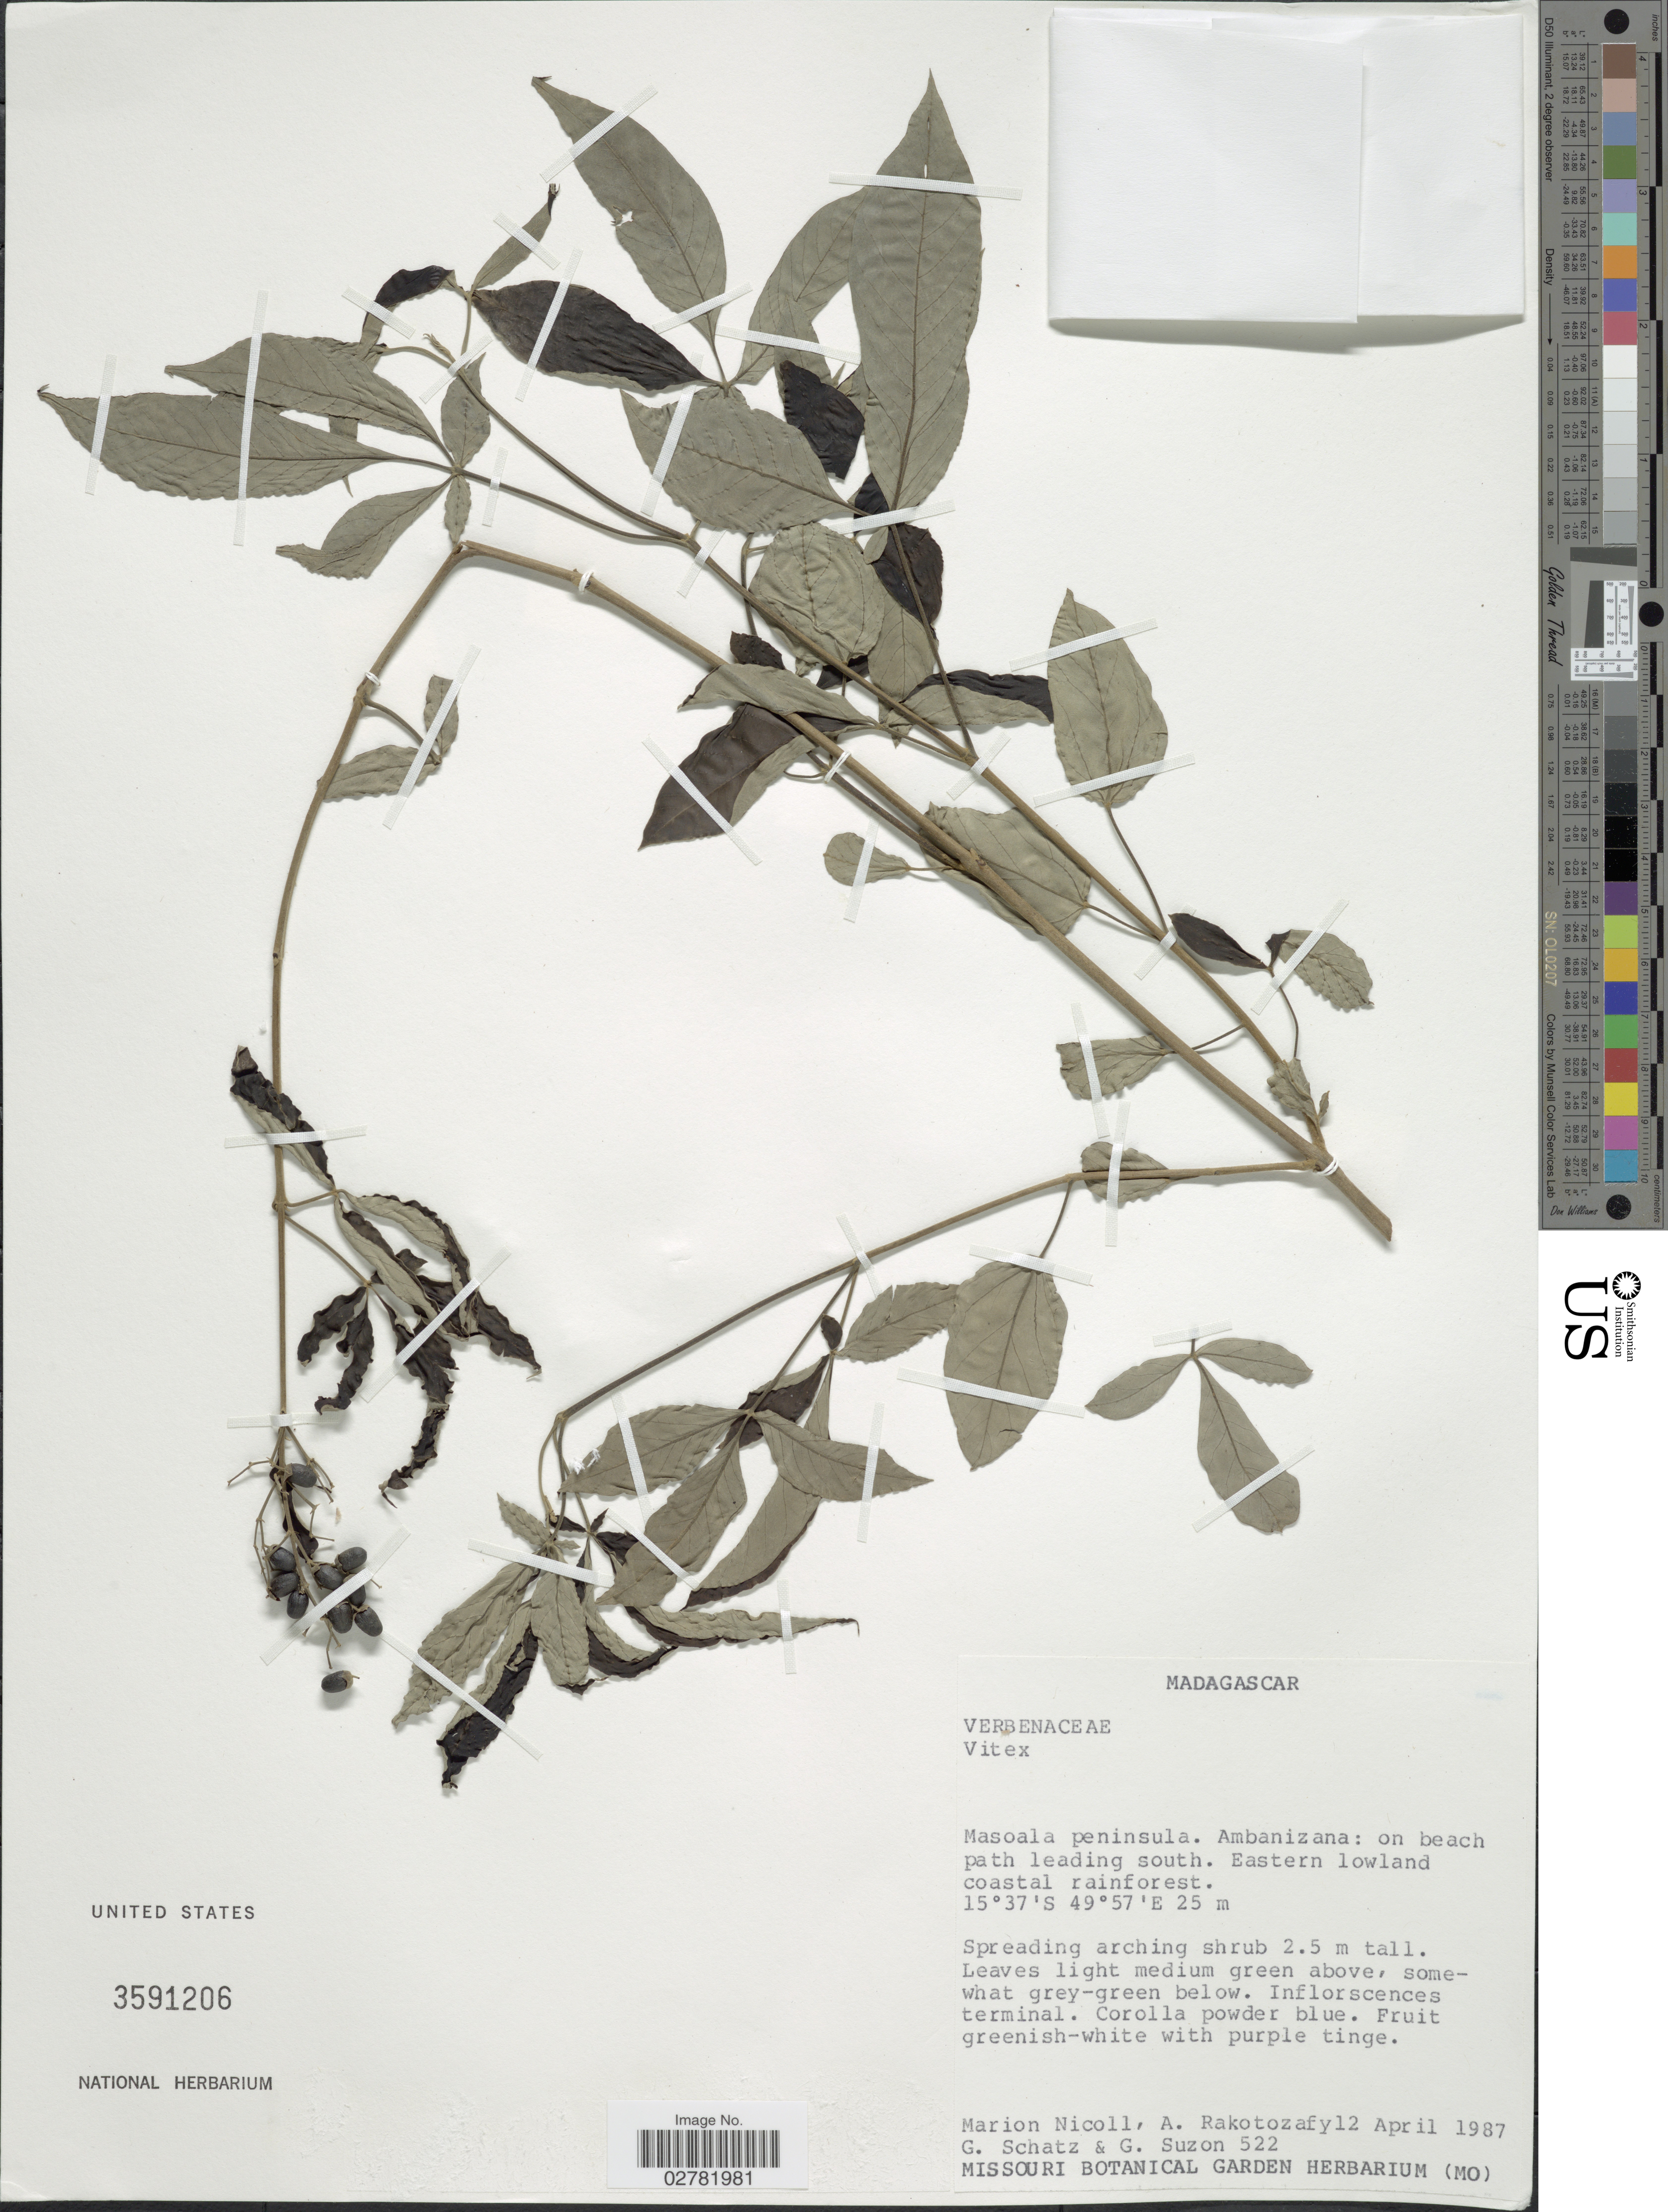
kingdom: Plantae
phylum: Tracheophyta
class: Magnoliopsida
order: Lamiales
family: Lamiaceae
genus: Vitex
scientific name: Vitex sp.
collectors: M. F. Nicoll, A. Rakotozafy, G. C. Schatz & G. Suzon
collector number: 522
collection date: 1987-04-12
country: Madagascar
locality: Masoala peninsula. Ambanizana: on beach path leading south. Eastern lowland coastal rainforest.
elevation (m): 25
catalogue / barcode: US 3591206